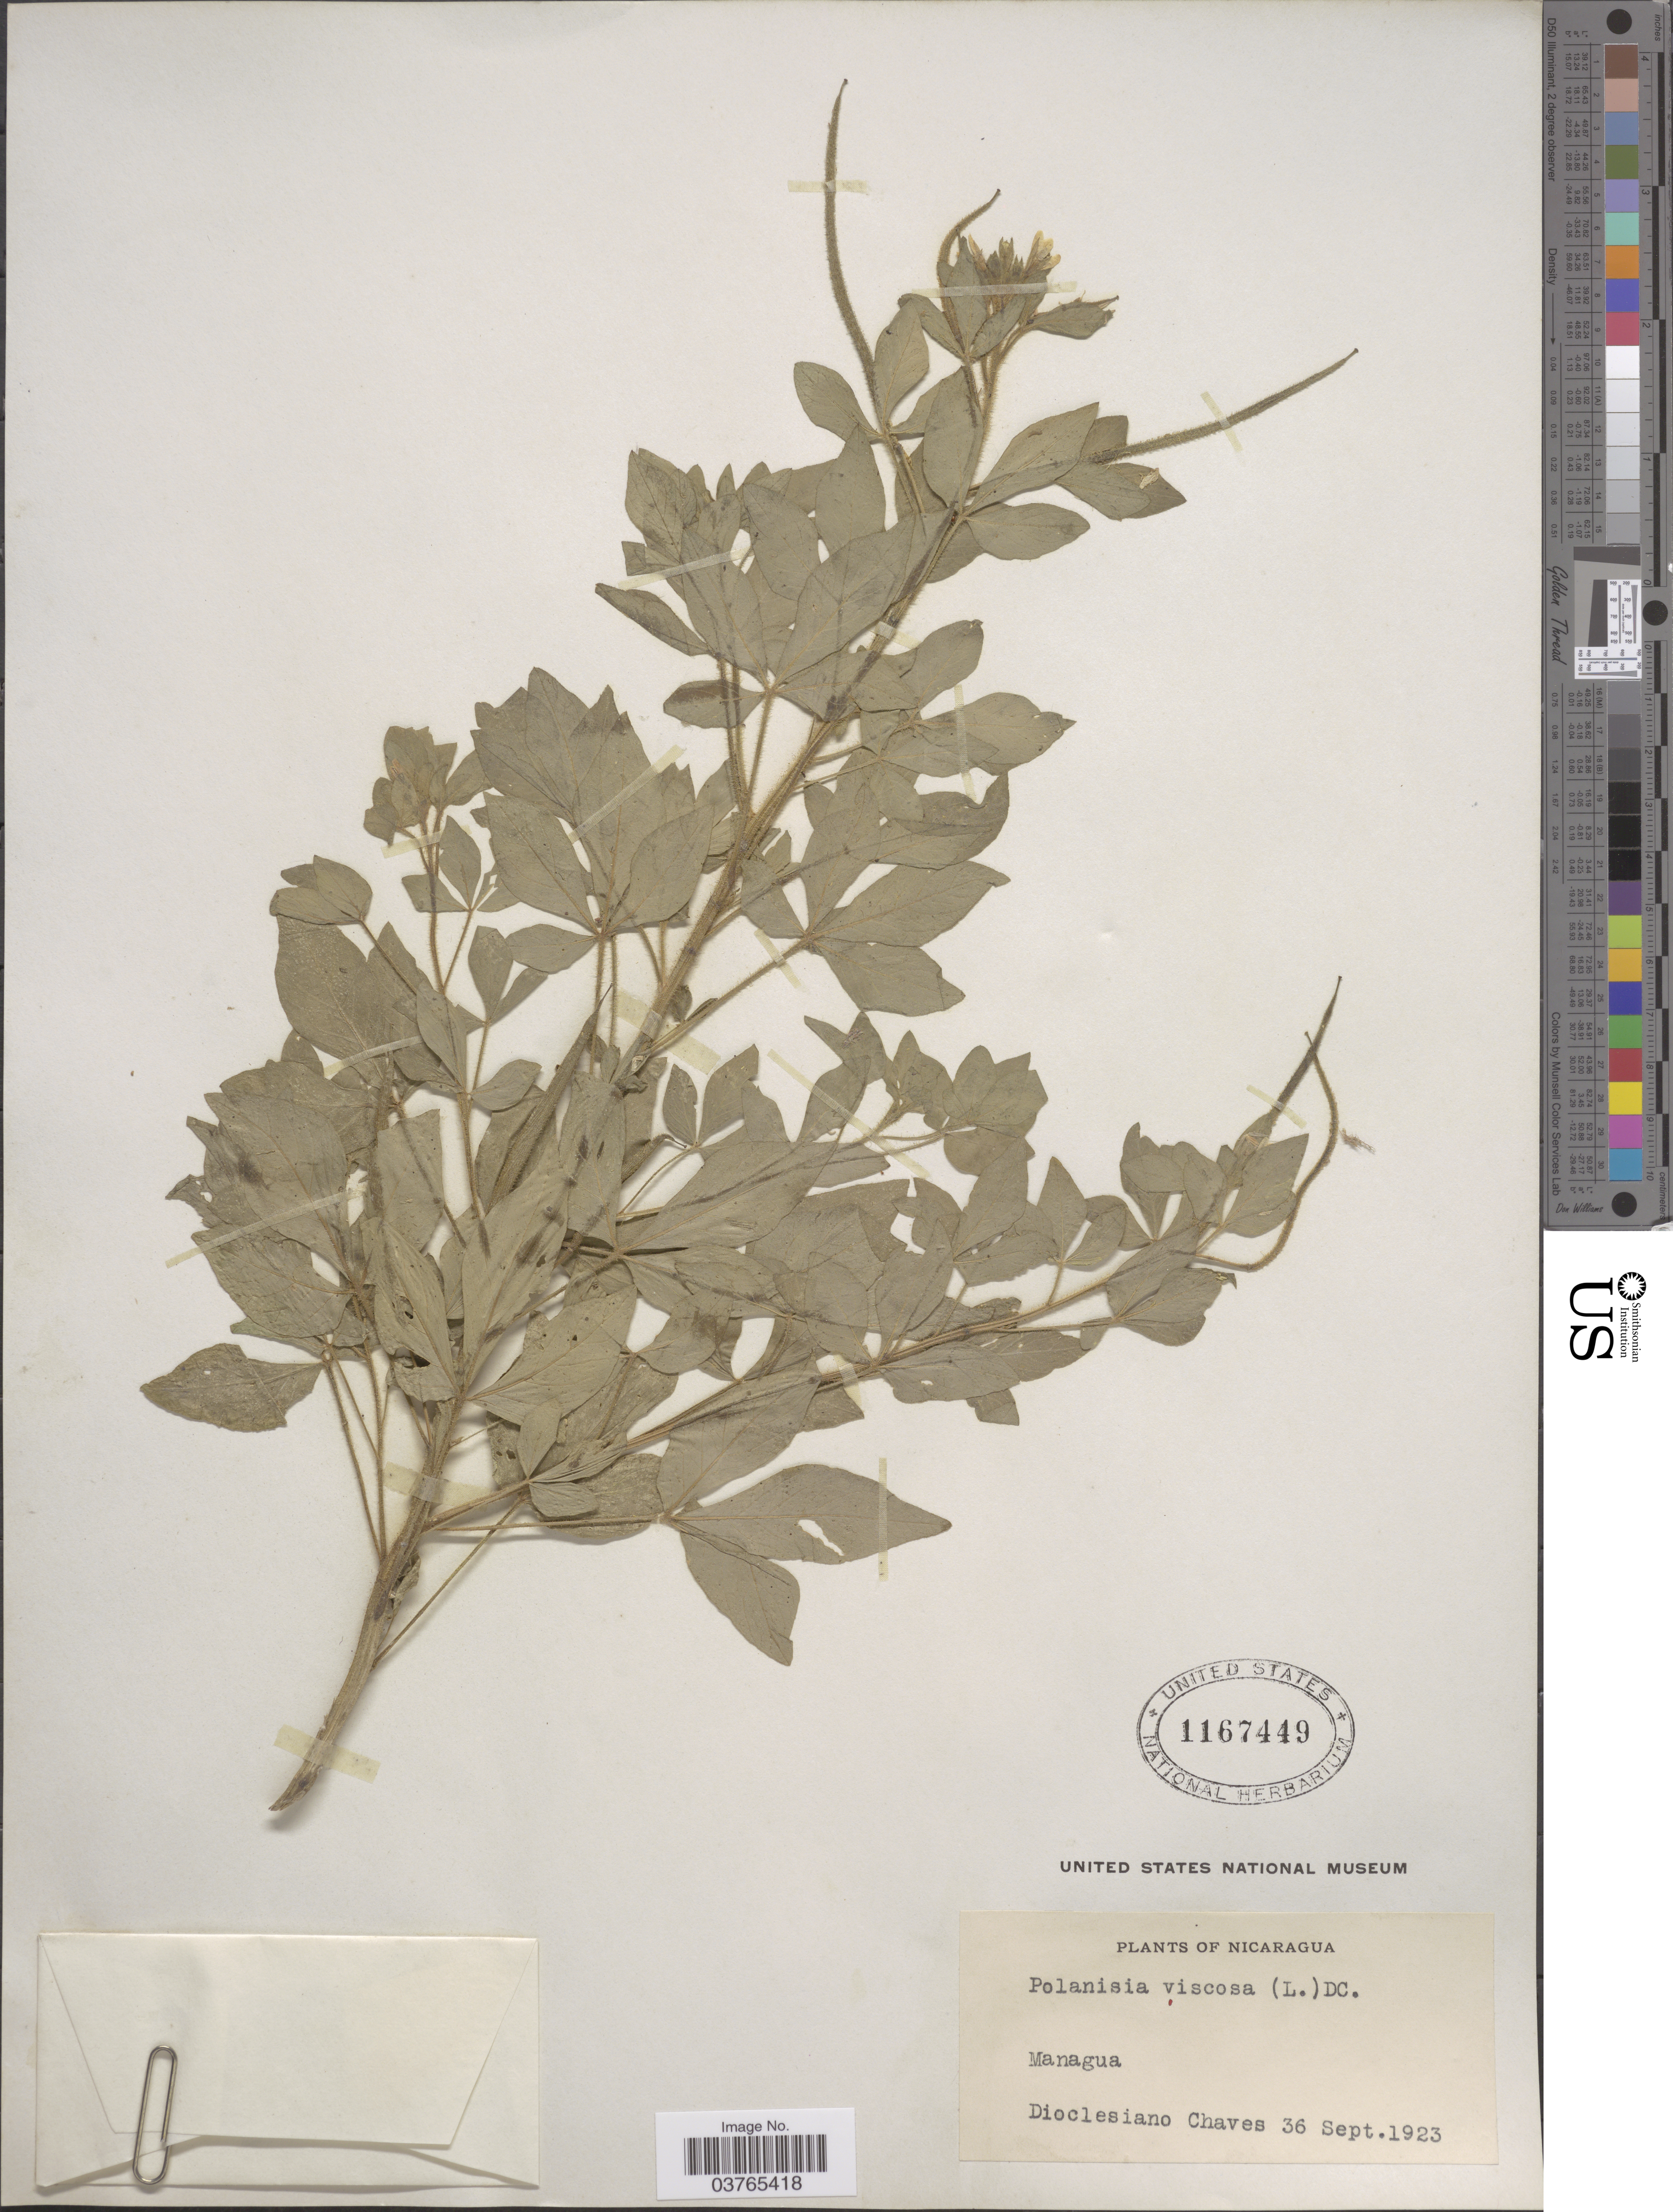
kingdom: Plantae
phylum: Tracheophyta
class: Magnoliopsida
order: Brassicales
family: Cleomaceae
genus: Arivela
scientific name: Arivela viscosa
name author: (L.) Raf.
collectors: D. Chaves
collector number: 36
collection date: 1923-09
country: Nicaragua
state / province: Managua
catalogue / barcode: US 1167449